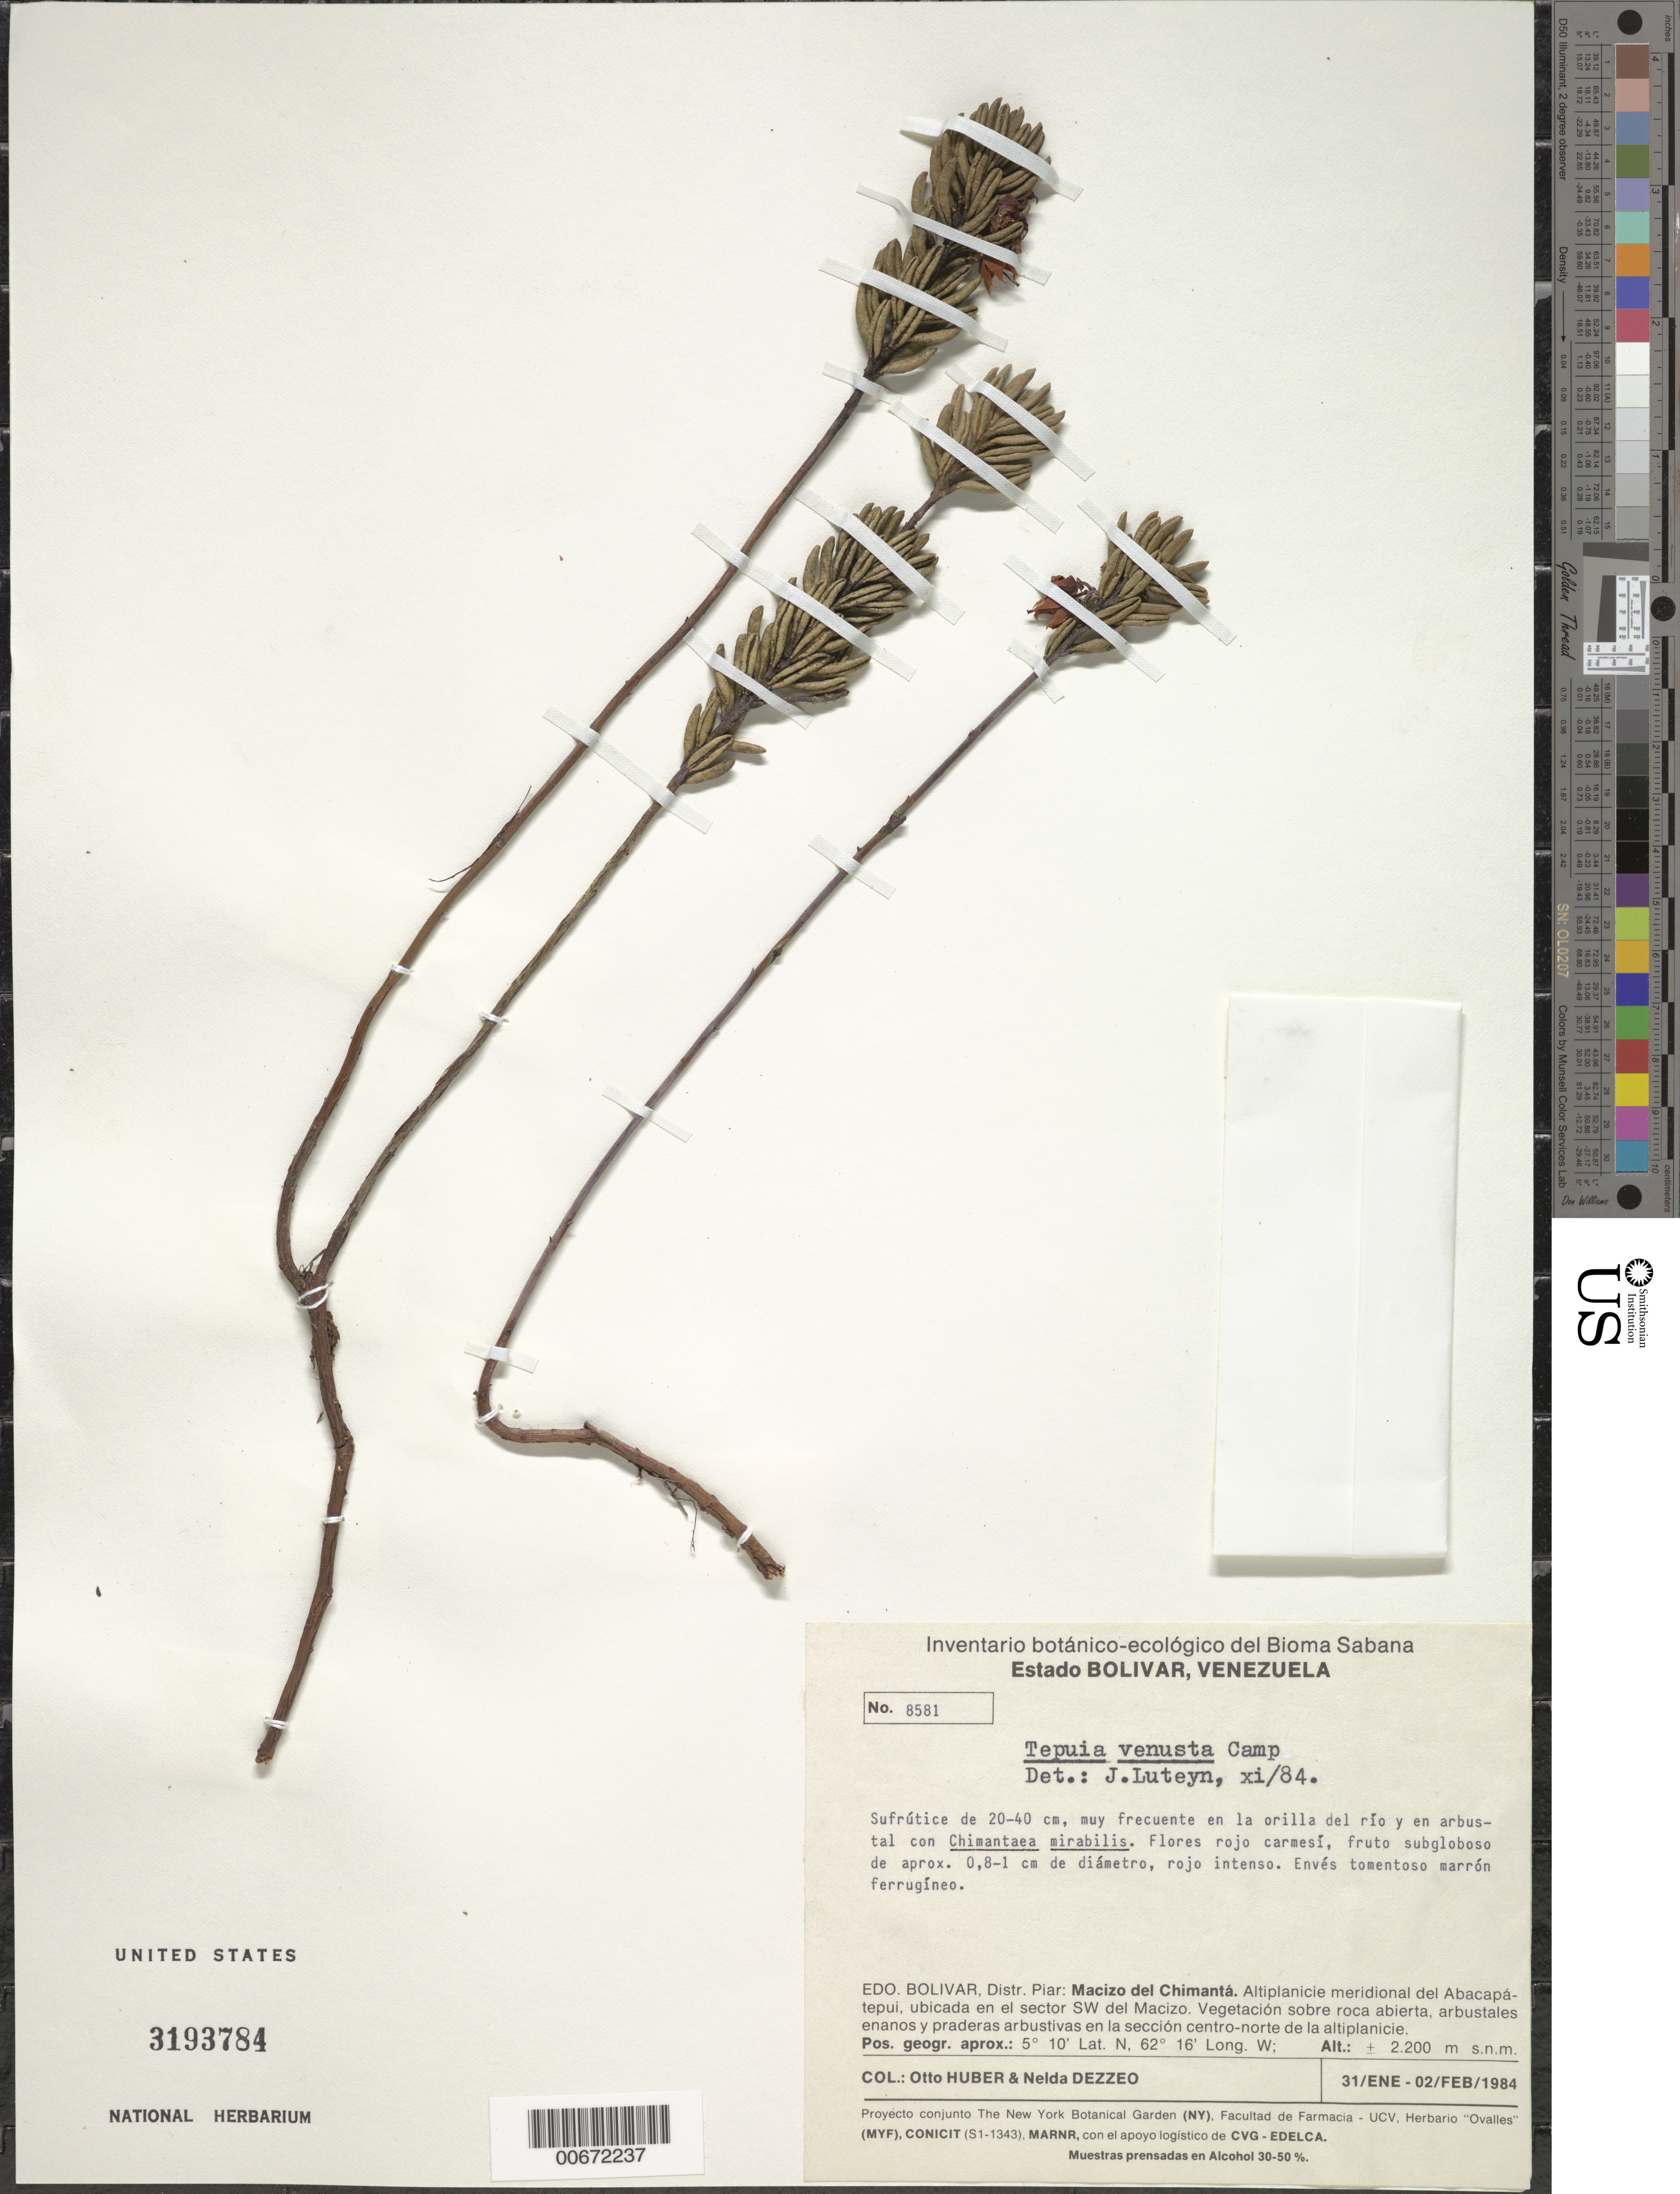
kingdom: Plantae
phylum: Tracheophyta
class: Magnoliopsida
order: Ericales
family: Ericaceae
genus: Tepuia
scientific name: Tepuia venusta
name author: Camp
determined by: Luteyn, J. L.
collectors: O. Huber & N. Dezzeo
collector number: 8581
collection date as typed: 31-Jan-84 to 2-Feb-84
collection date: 1984-01-31/1984-02-02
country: Venezuela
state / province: Bolívar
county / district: Piar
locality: Macizo del Chimantá, Abacapá-tepuí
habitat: Vegetación sobre roca abierta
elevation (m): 2200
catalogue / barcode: US 3193784